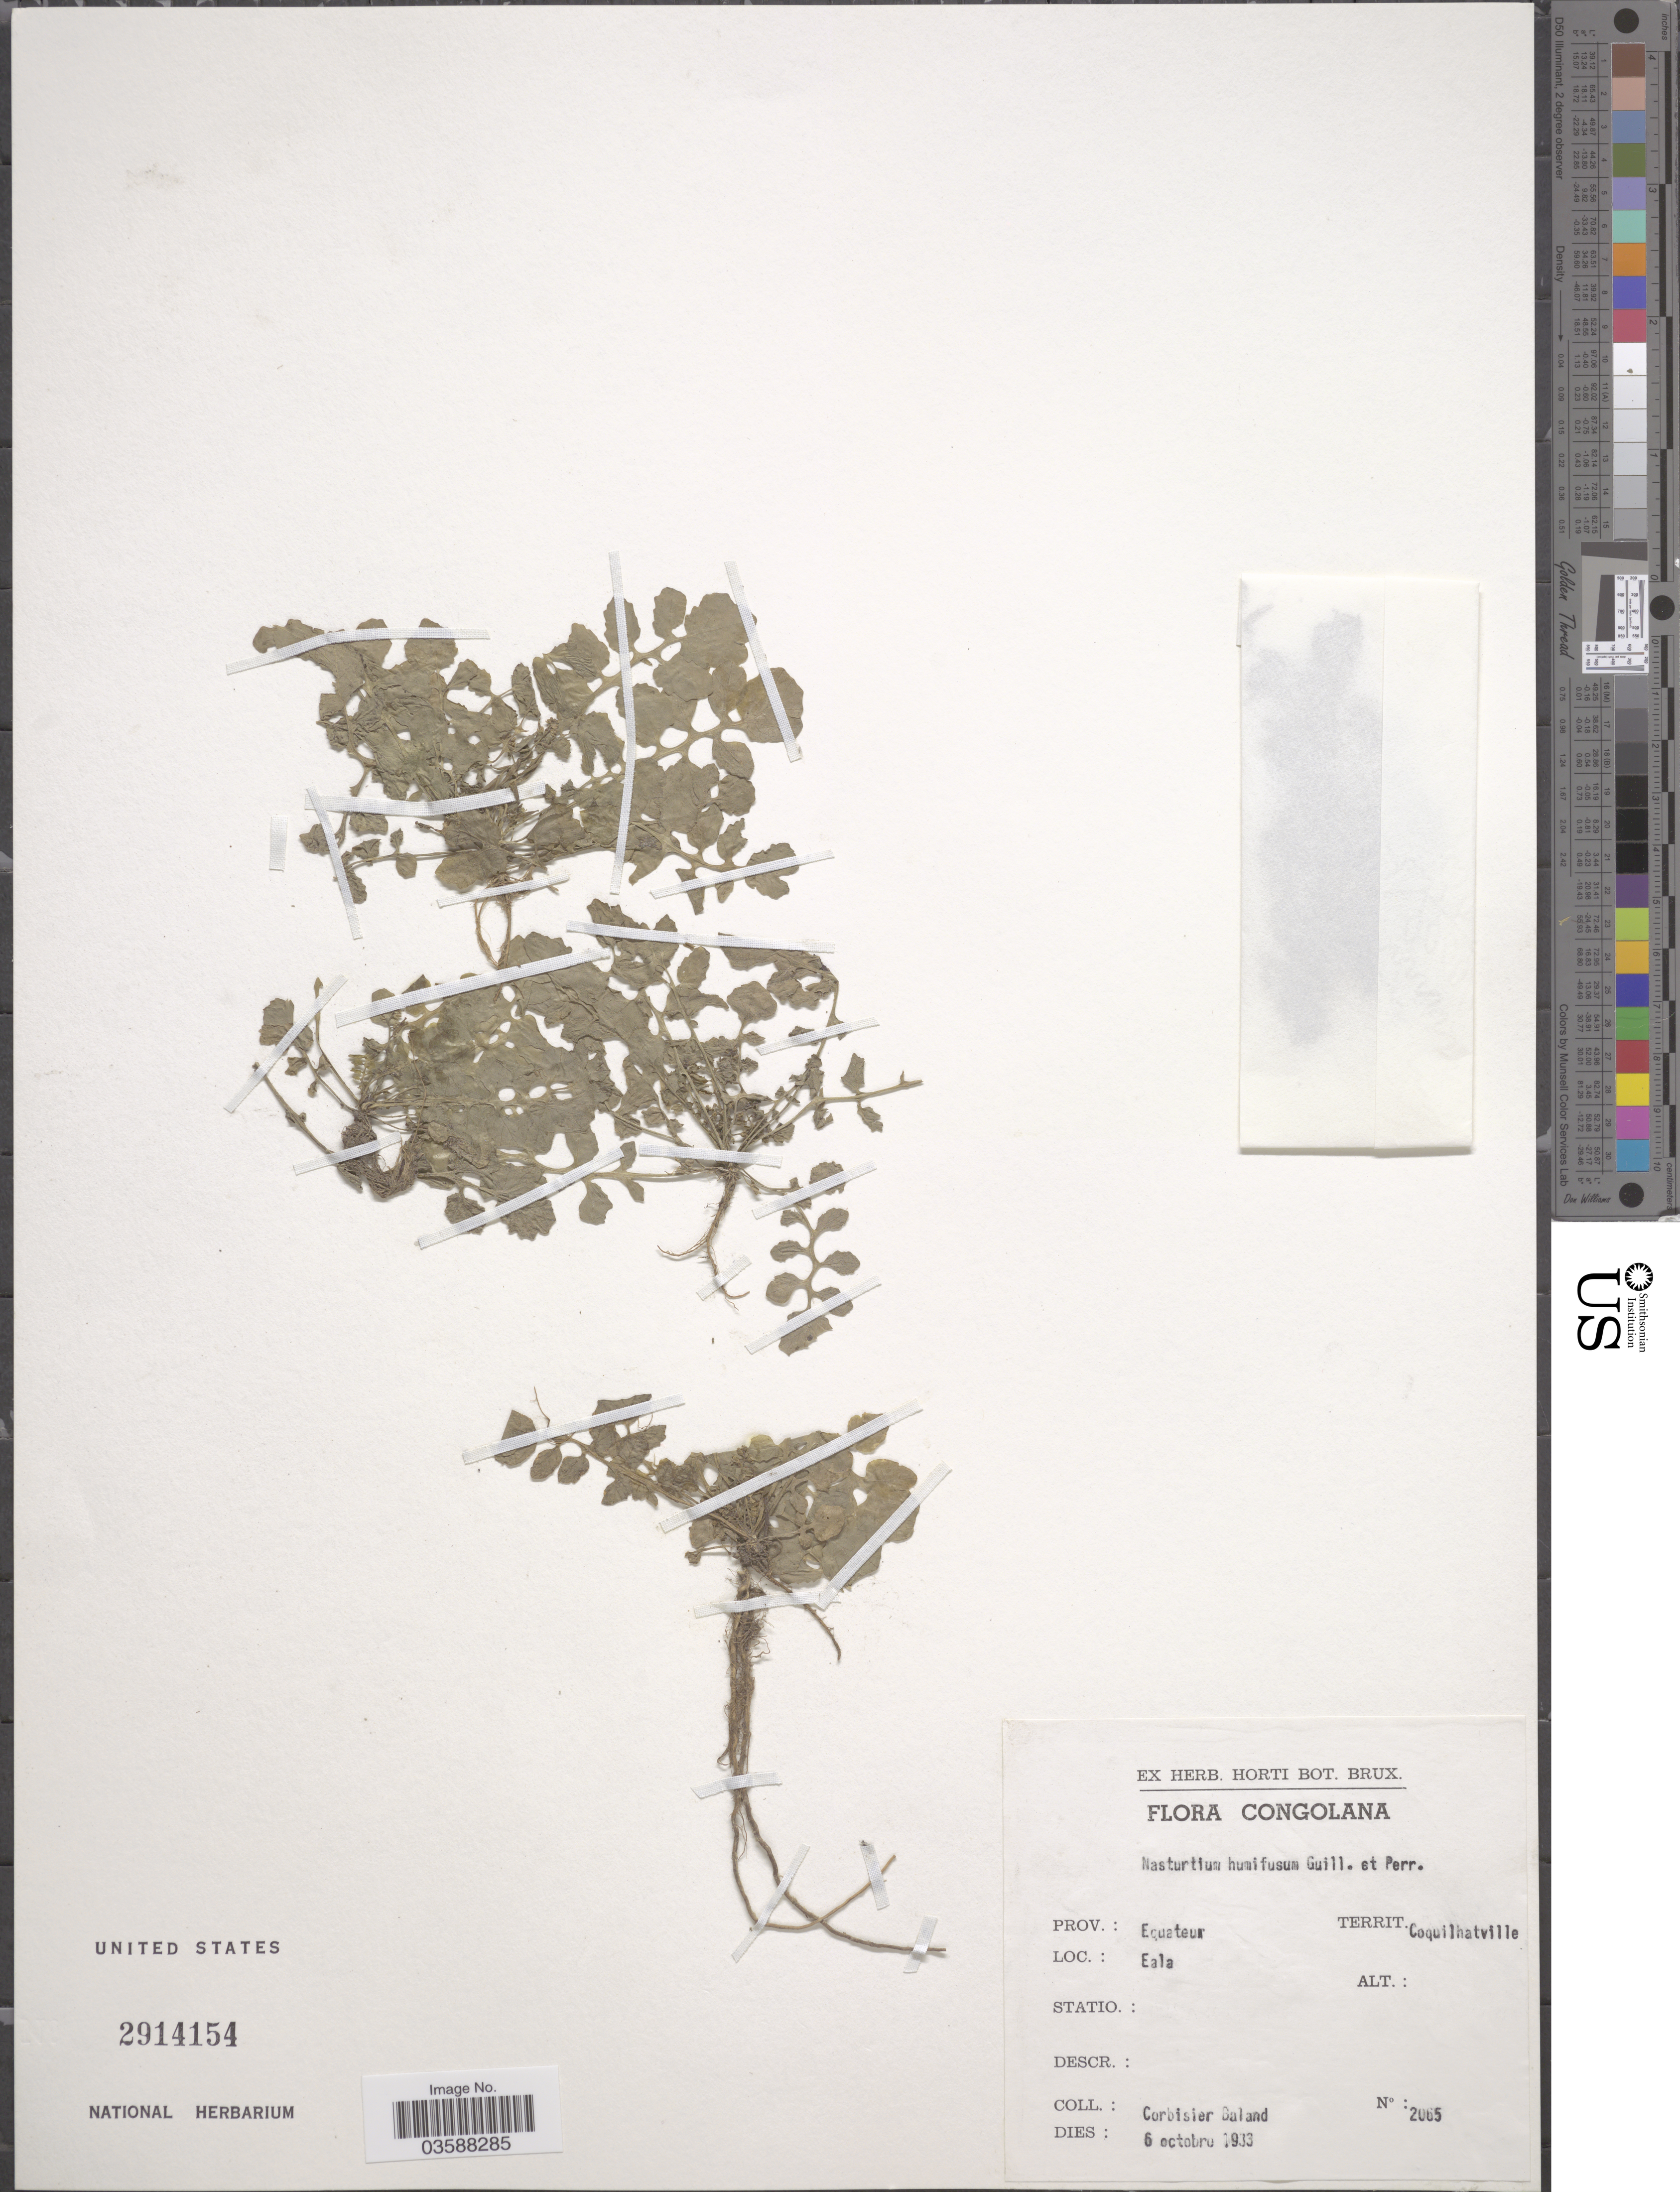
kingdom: Plantae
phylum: Tracheophyta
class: Magnoliopsida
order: Brassicales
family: Brassicaceae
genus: Rorippa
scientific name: Rorippa madagascariensis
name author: (DC.) H. Hara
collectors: A. Corbisier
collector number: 2065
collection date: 1933-10-06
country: Congo, Democratic Republic of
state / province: Equateur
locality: Congolana. Territ. Coquilhatville. Eala.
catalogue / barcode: US 2914154